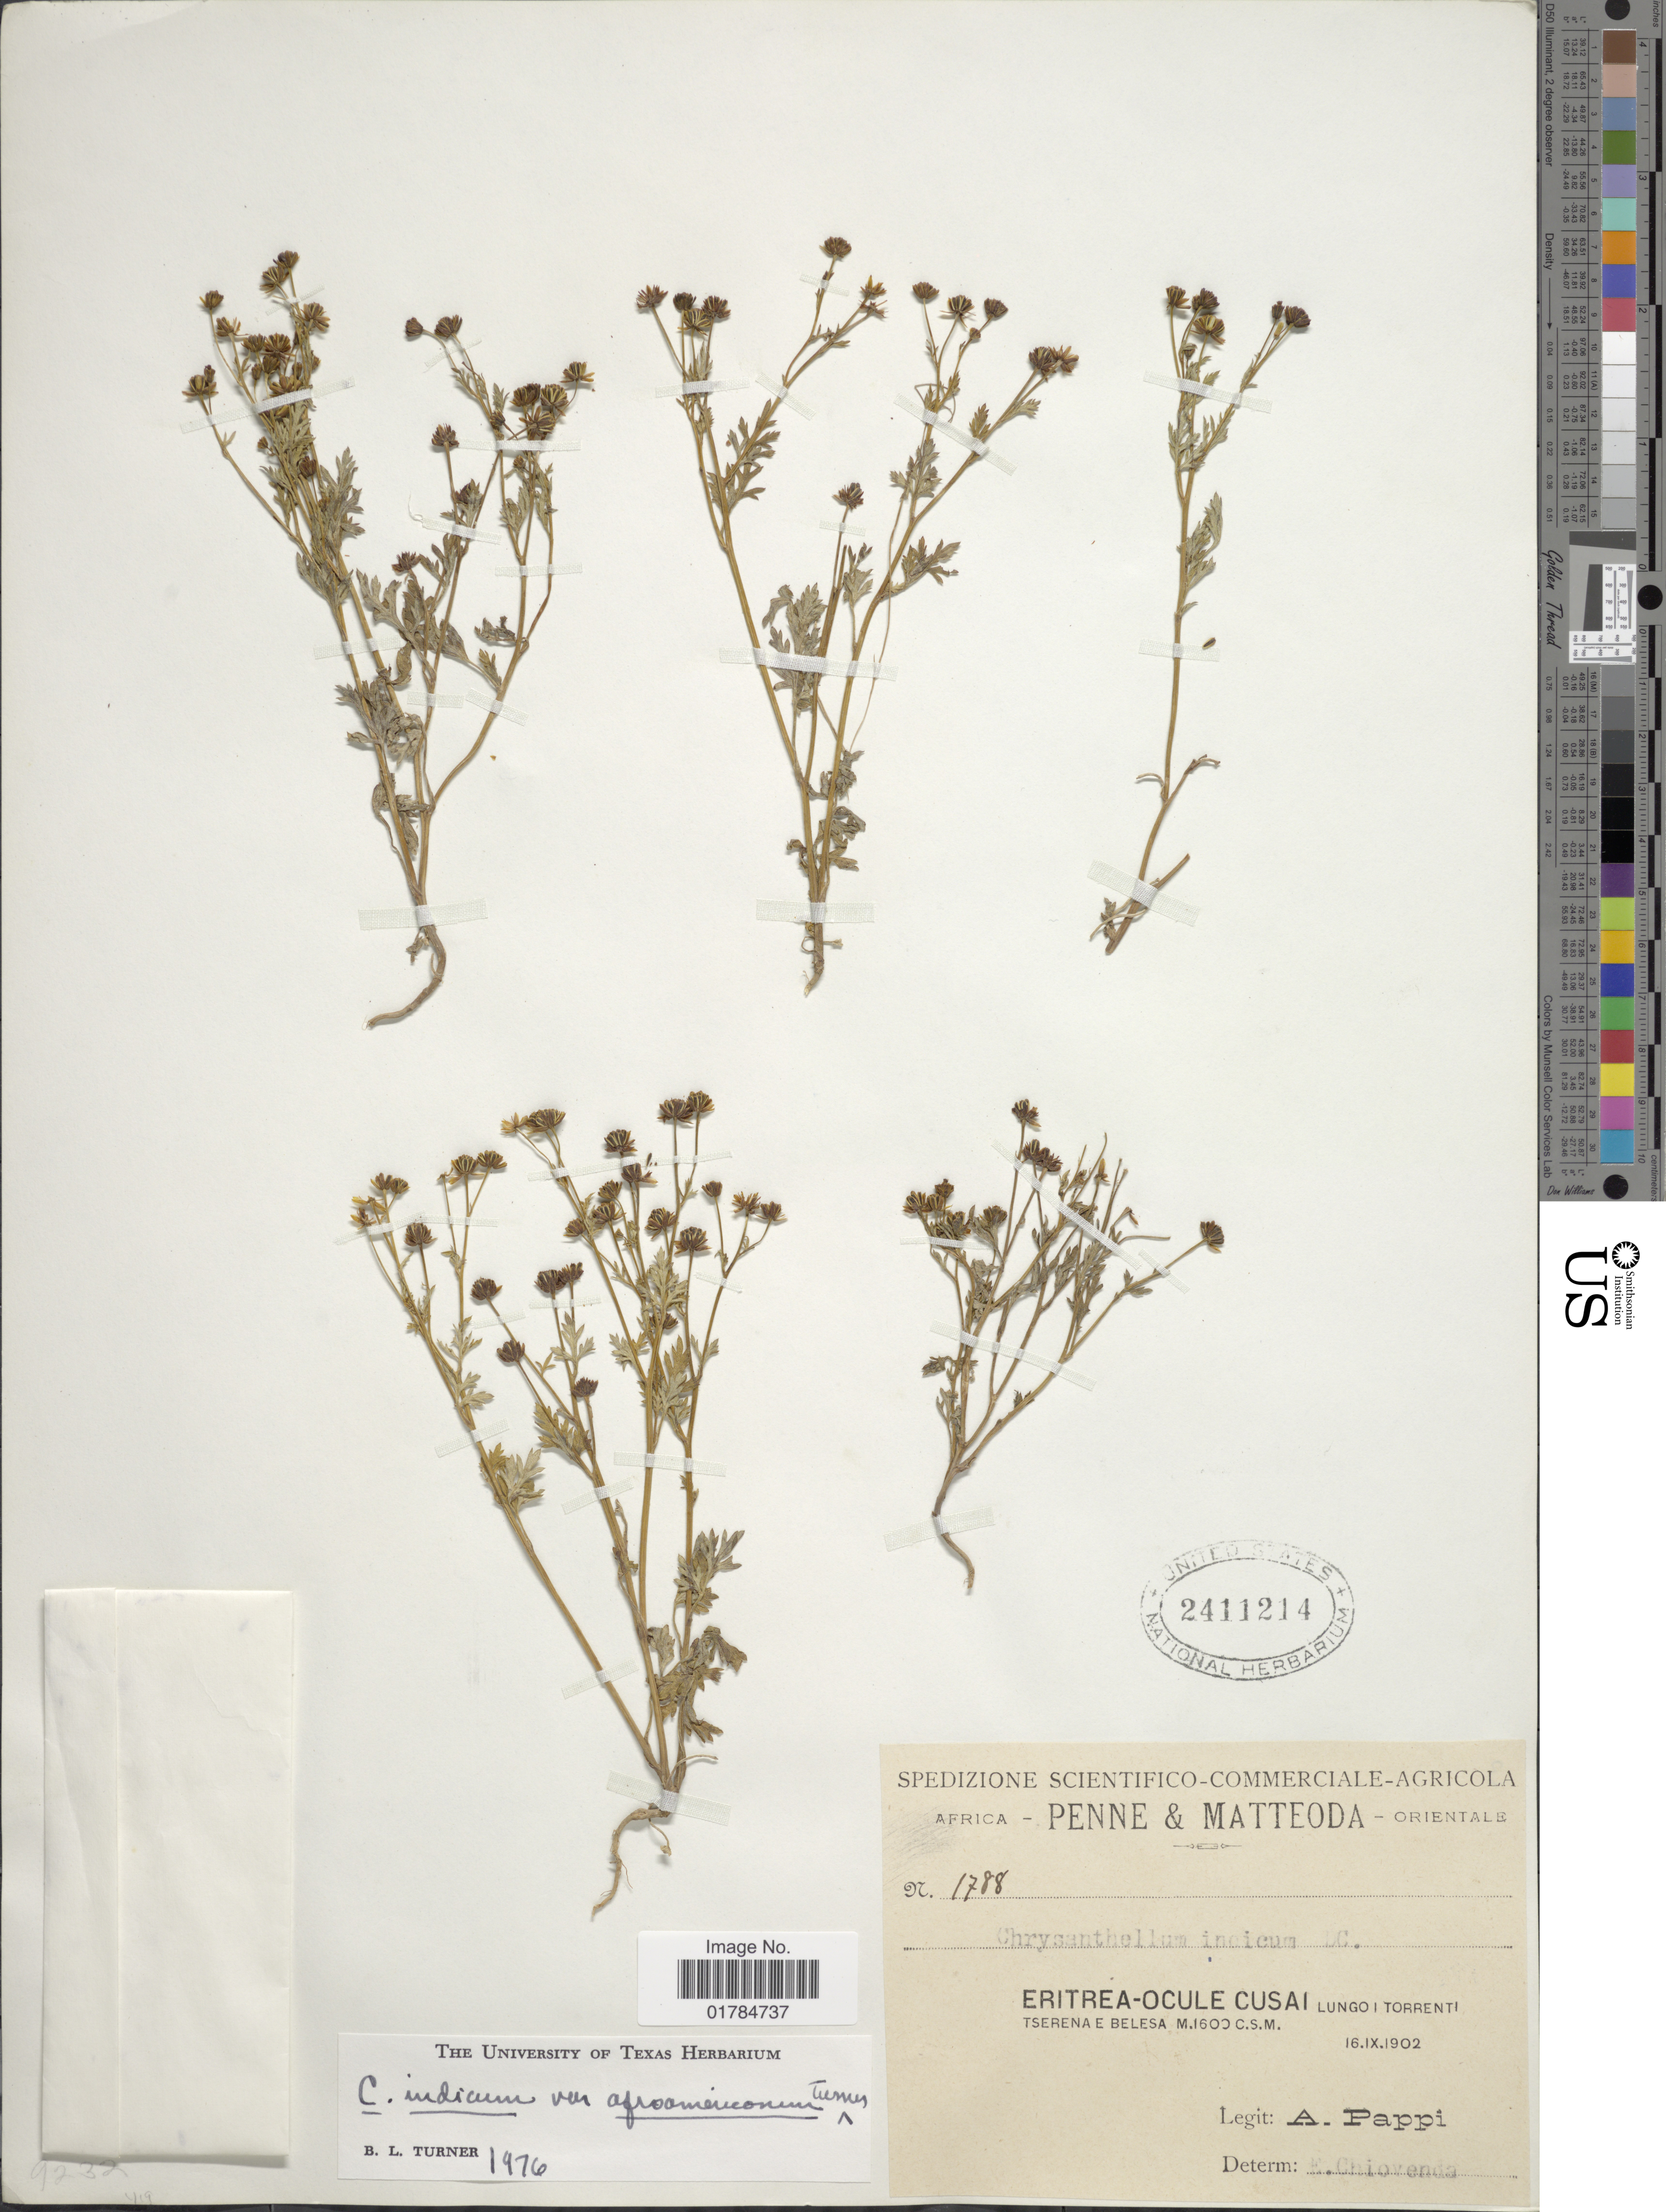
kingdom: Plantae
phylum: Tracheophyta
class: Magnoliopsida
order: Asterales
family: Asteraceae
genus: Chrysanthellum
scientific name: Chrysanthellum indicum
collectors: A. Pappi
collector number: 1788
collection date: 1902-09-16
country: Eritrea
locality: Africa, Penne & Matteoda Orientale, Eritrea-Ocule Cusai Lungo i Torrenti Tserena e Belesa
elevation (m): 1600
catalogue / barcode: US 2411214